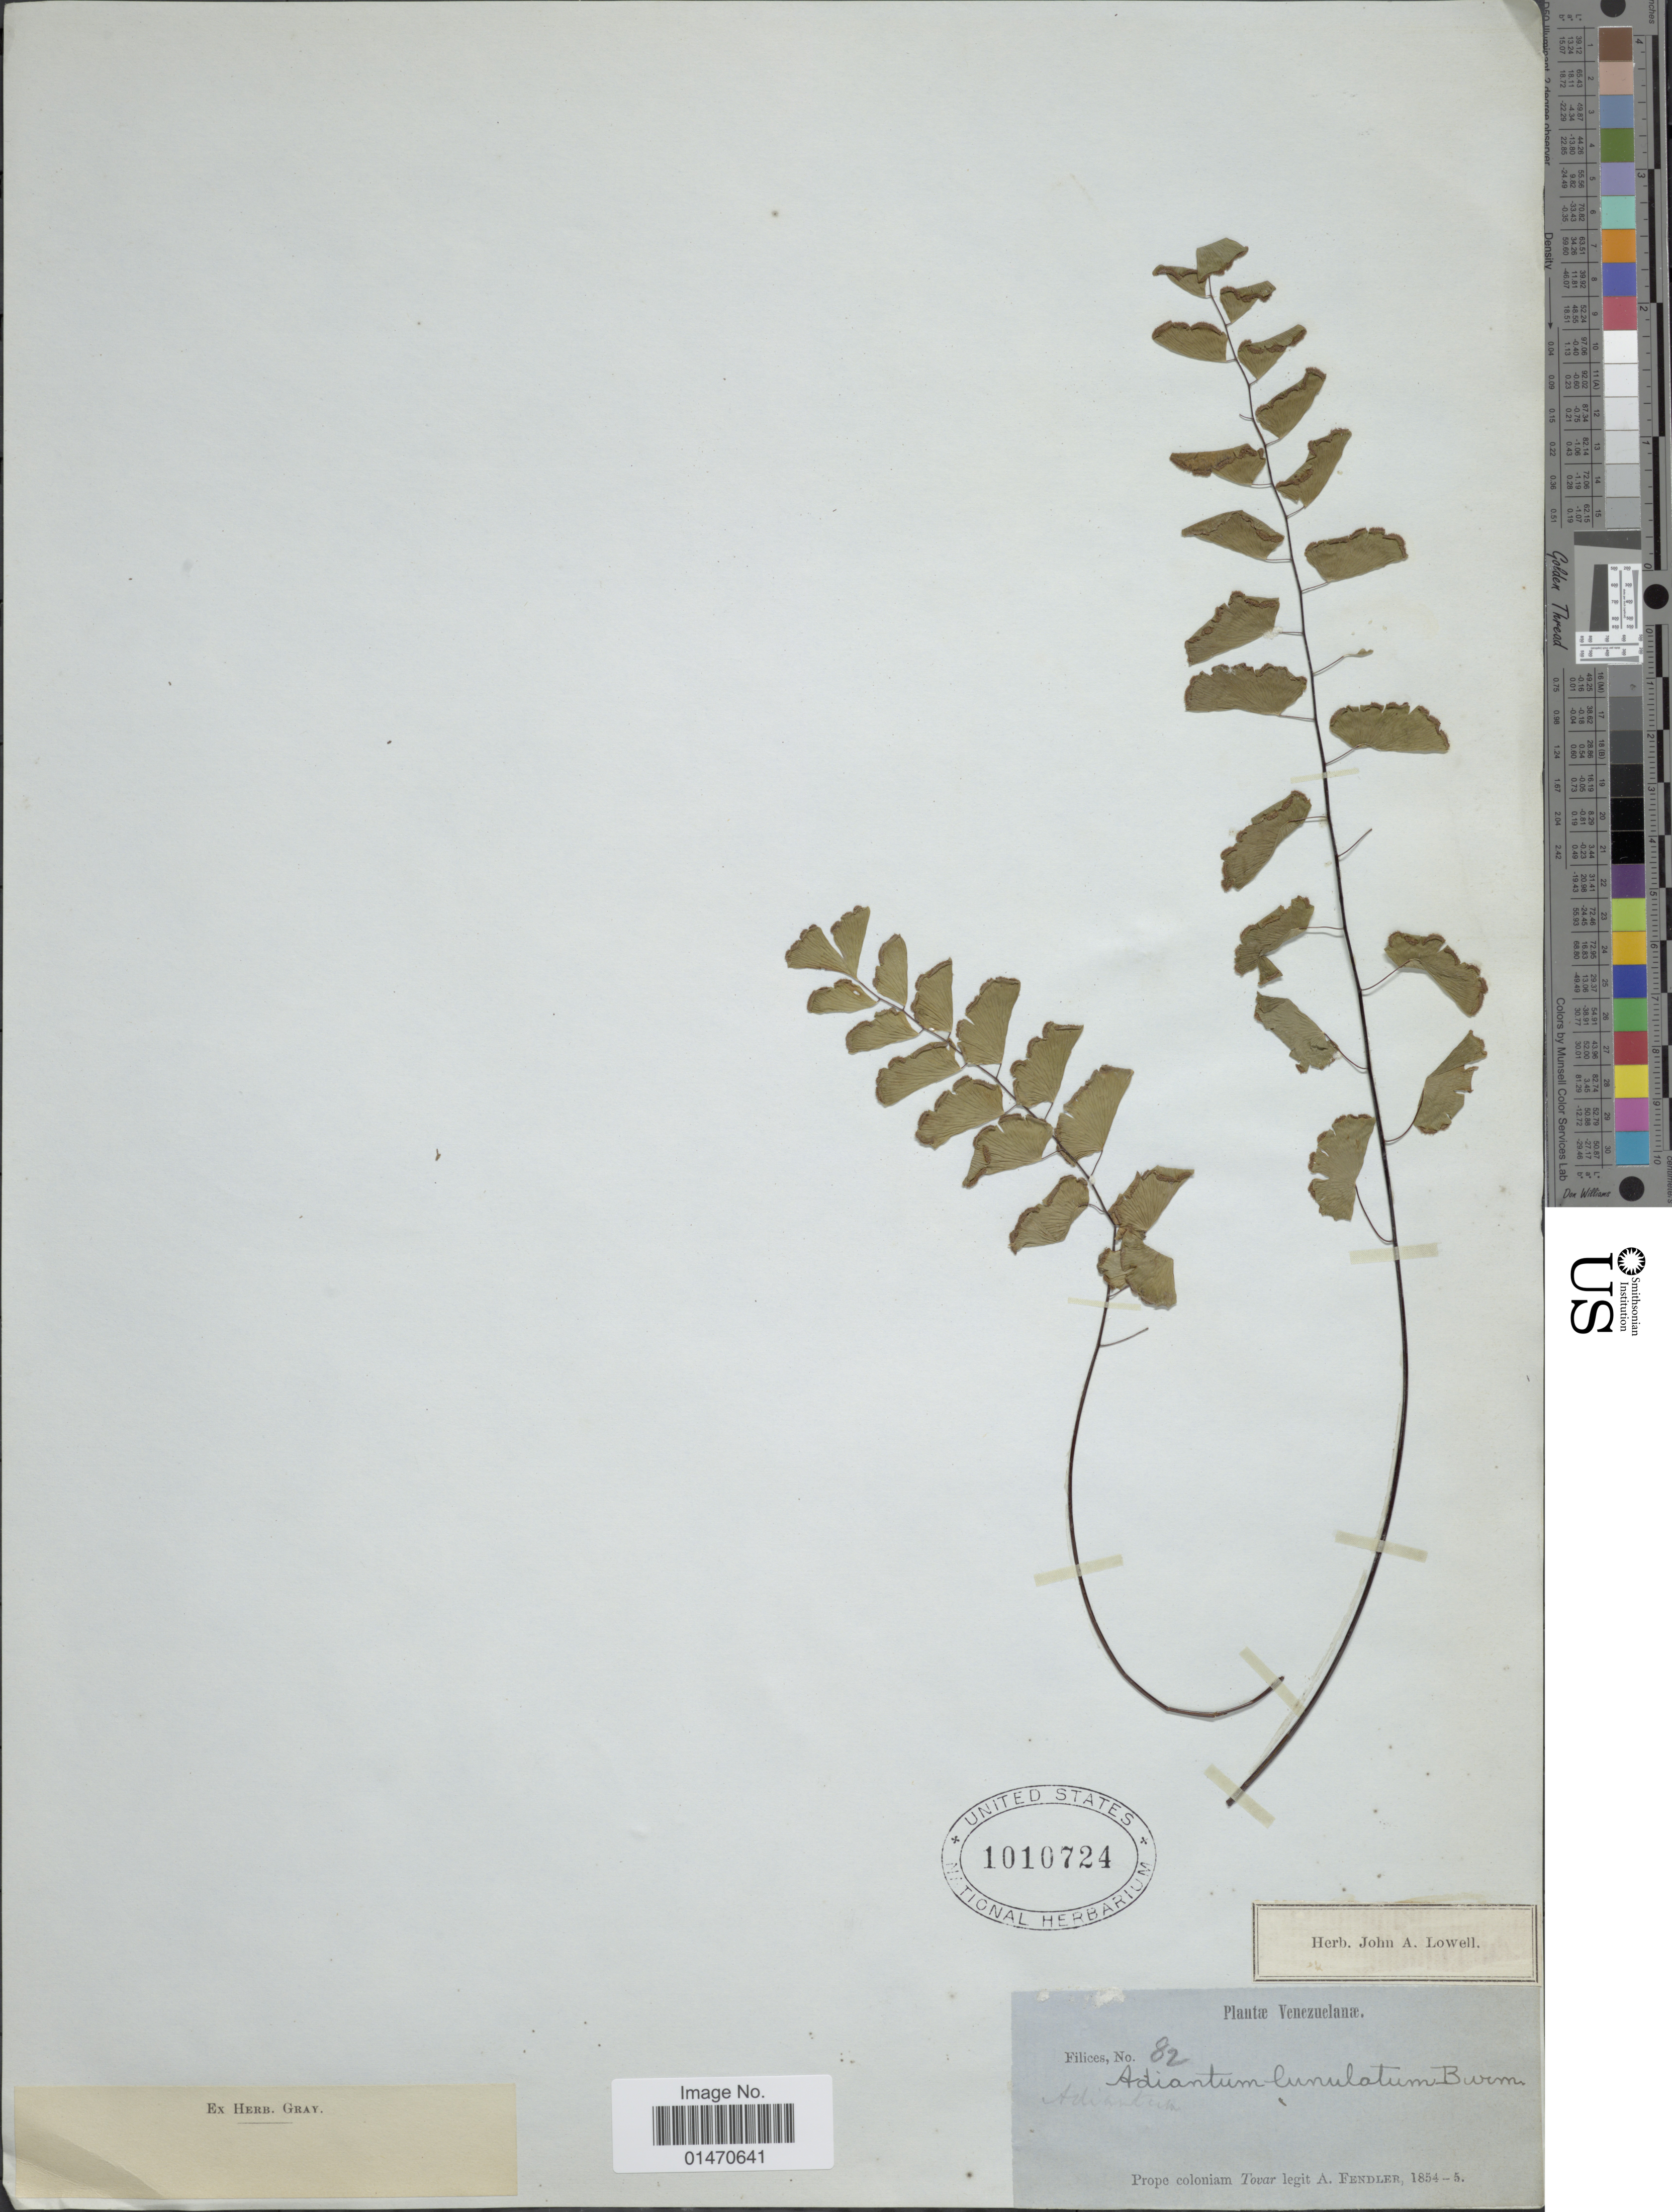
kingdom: Plantae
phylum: Tracheophyta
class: Polypodiopsida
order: Polypodiales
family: Pteridaceae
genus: Adiantum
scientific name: Adiantum lunulatum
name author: Burm. f.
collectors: A. Fendler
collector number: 82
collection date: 1854/1855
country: Venezuela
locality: Prope coloniam Tovar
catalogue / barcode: US 1010724